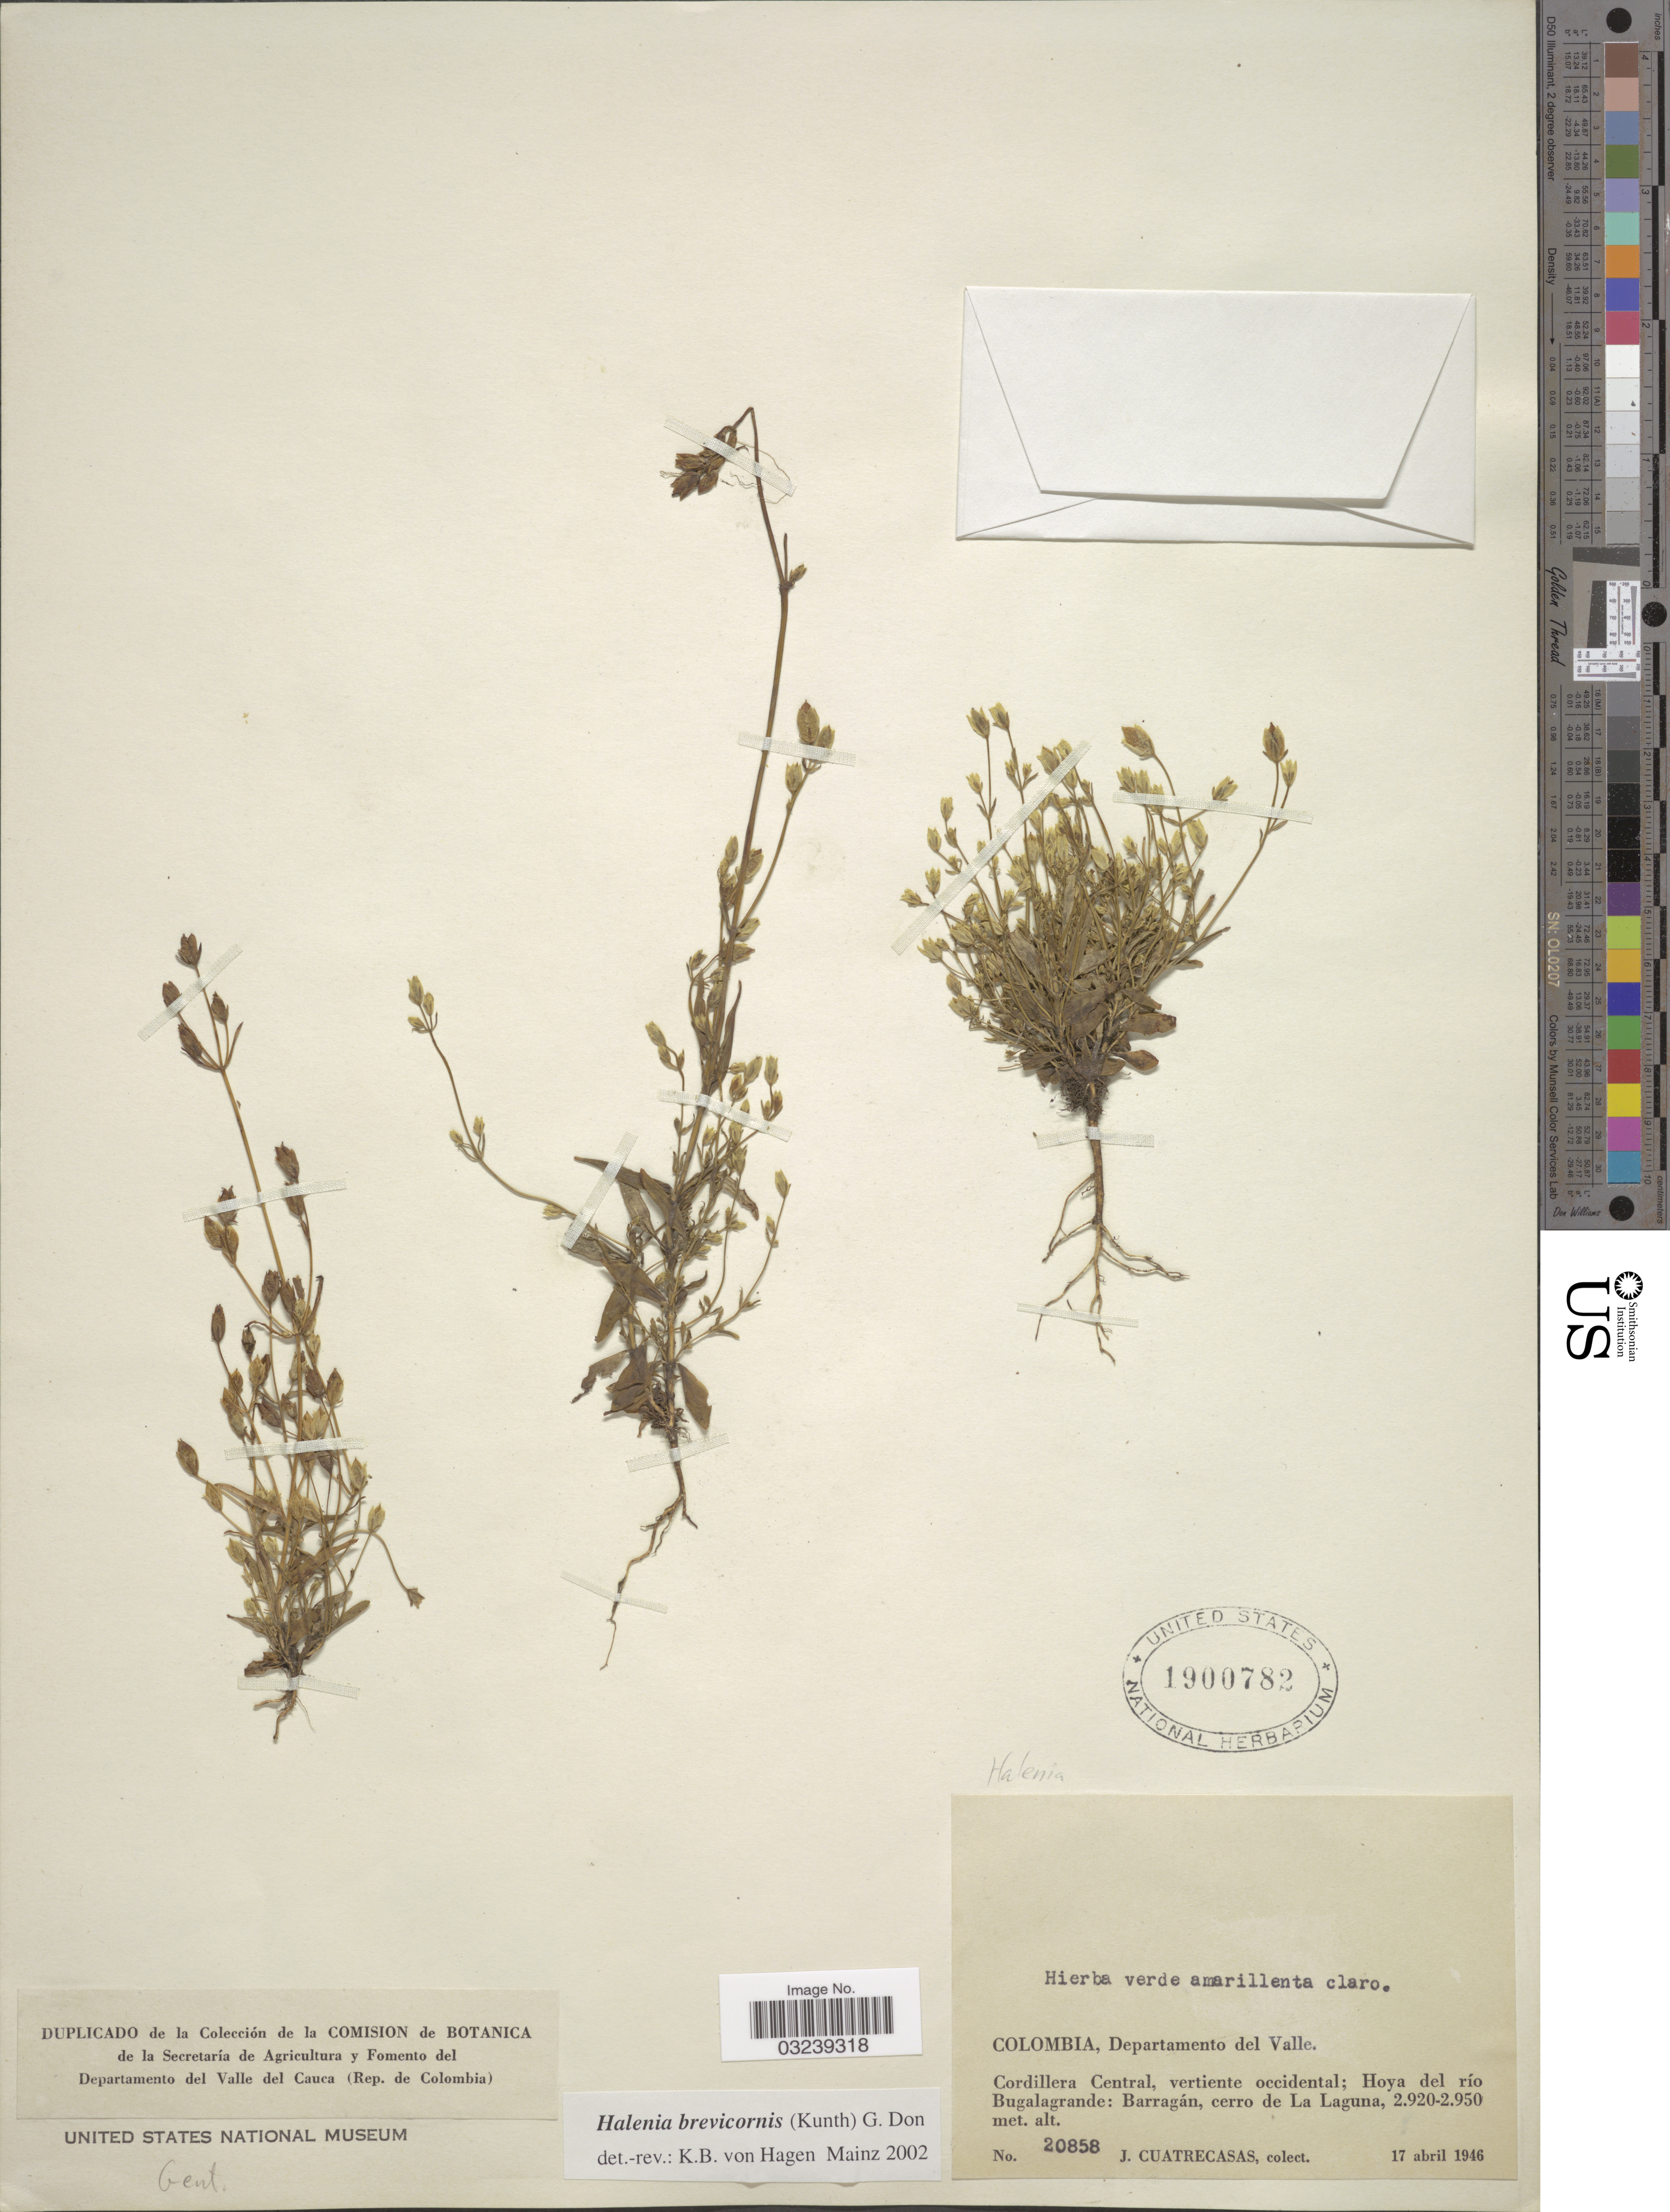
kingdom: Plantae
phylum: Tracheophyta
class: Magnoliopsida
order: Gentianales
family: Gentianaceae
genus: Halenia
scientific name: Halenia brevicornis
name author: (Kunth) G. Don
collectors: J. Cuatrecasas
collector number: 20858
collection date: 1946-04-17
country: Colombia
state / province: Valle del Cauca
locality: Departamento del Valle. Cordillera Central, vertiente occidental; Hoya del río Bugalagrande: Barragán, cerro de La Laguna.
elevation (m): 2920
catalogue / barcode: US 1900782